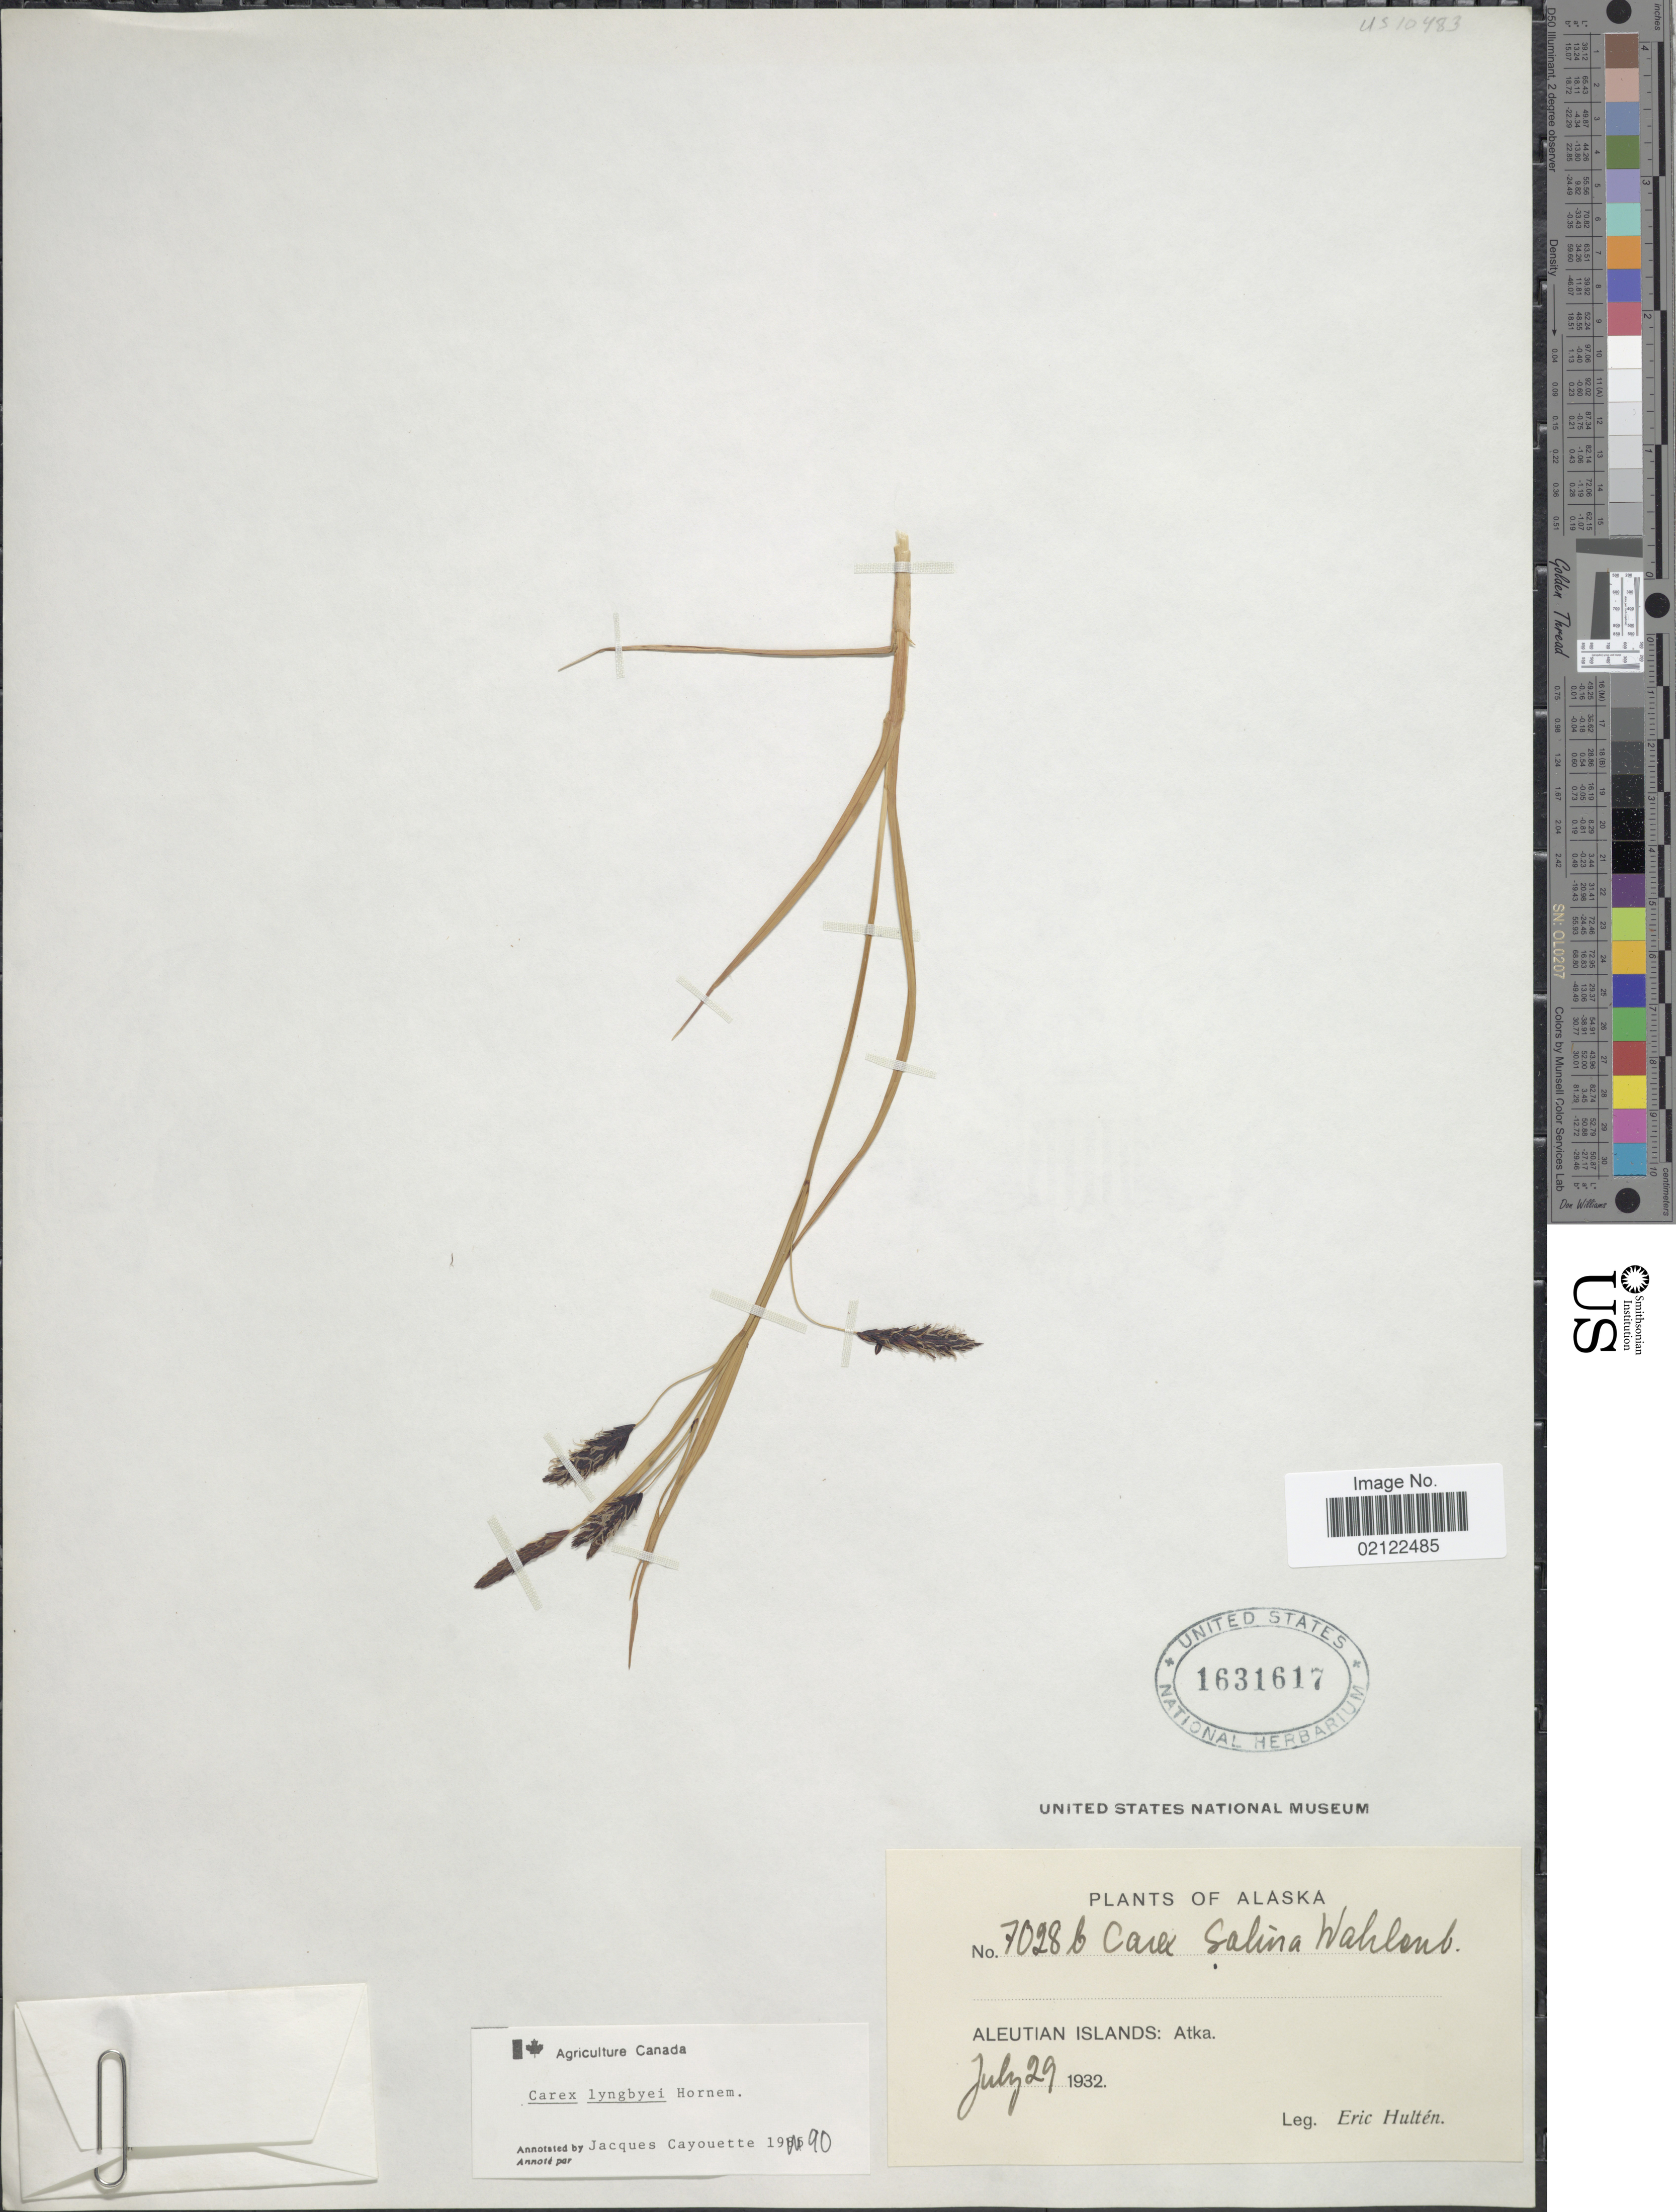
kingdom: Plantae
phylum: Tracheophyta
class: Liliopsida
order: Poales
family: Cyperaceae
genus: Carex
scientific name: Carex lyngbyei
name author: Hornem.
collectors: E. G. Hultén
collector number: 7028b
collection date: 1932-07-29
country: United States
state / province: Alaska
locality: Aleutian Islands: Atka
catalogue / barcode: US 1631617